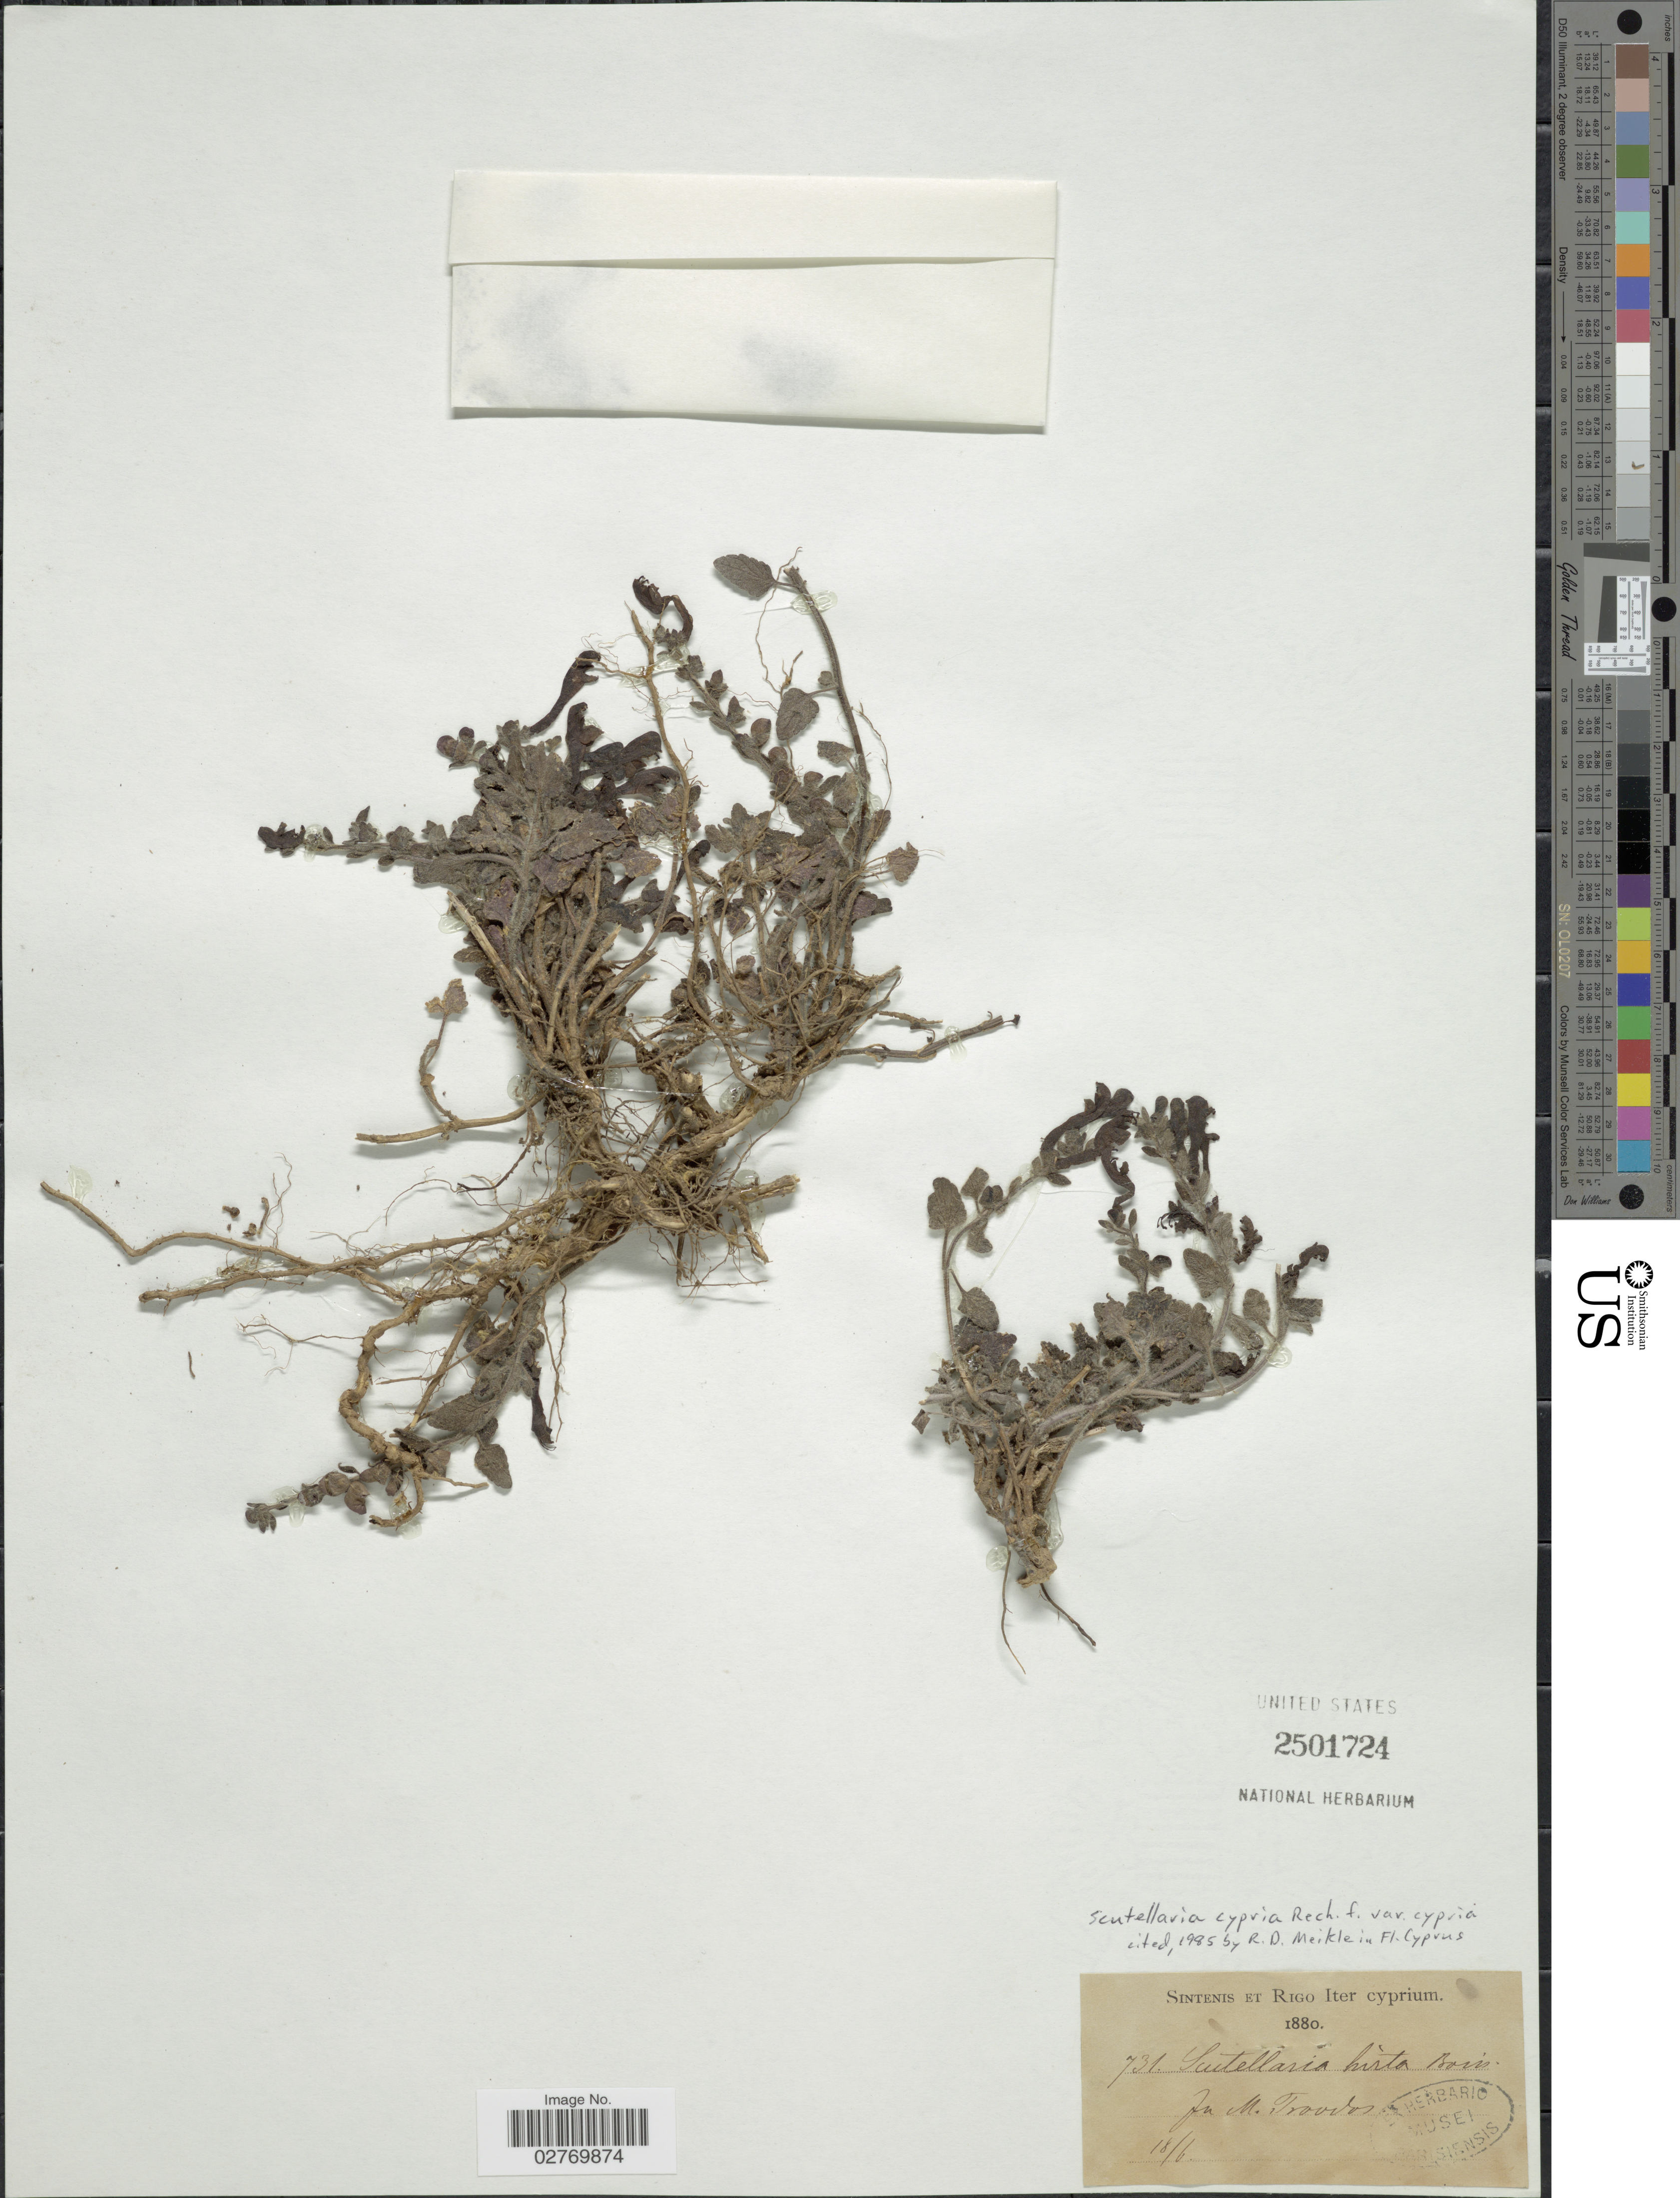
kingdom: Plantae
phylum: Tracheophyta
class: Magnoliopsida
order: Lamiales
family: Lamiaceae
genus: Scutellaria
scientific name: Scutellaria cypria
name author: Rech. f.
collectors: -. Sintenis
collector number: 731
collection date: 1880-06-18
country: Cyprus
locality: Rigo Iter cyprium. In M. Troodos.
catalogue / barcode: US 2501724